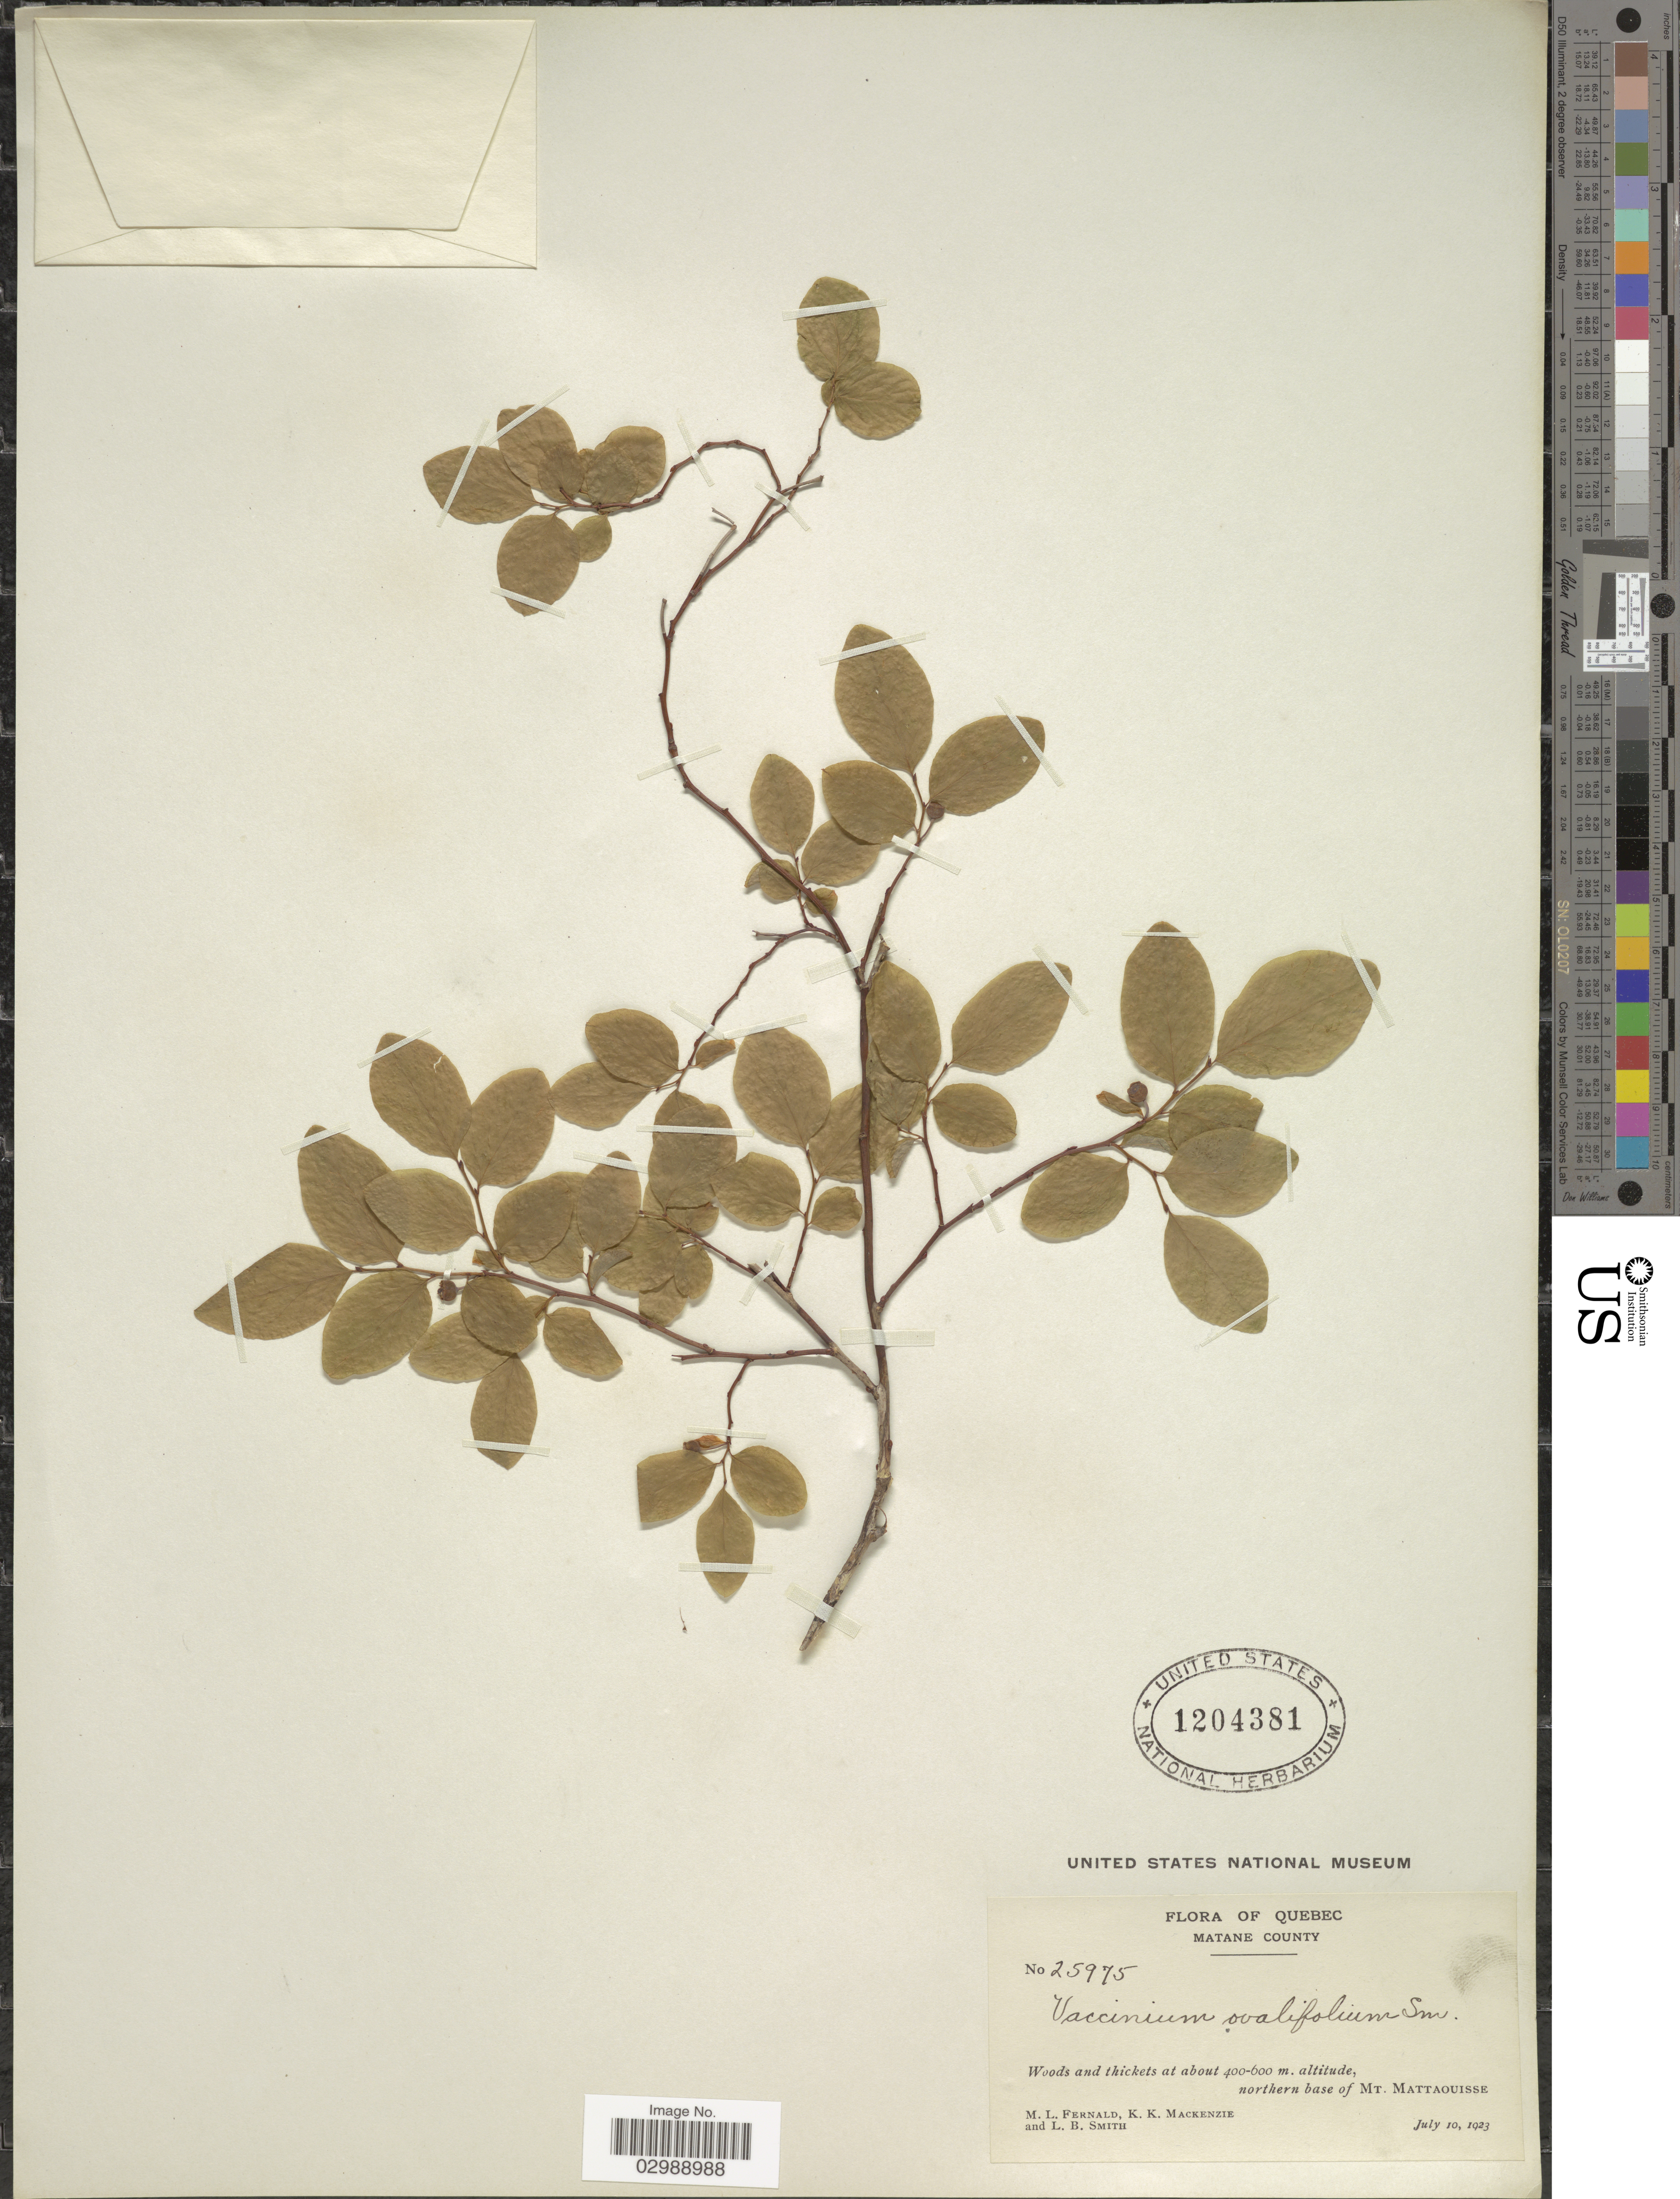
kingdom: Plantae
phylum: Tracheophyta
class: Magnoliopsida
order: Ericales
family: Ericaceae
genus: Vaccinium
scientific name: Vaccinium ovalifolium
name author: Sm.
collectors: M. L. Fernald, K. K. Mackenzie & L. Smith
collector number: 25975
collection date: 1923-07-10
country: Canada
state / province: Quebec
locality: Matane County. Northern base of Mt. Mattaouisse.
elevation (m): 400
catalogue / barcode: US 1204381